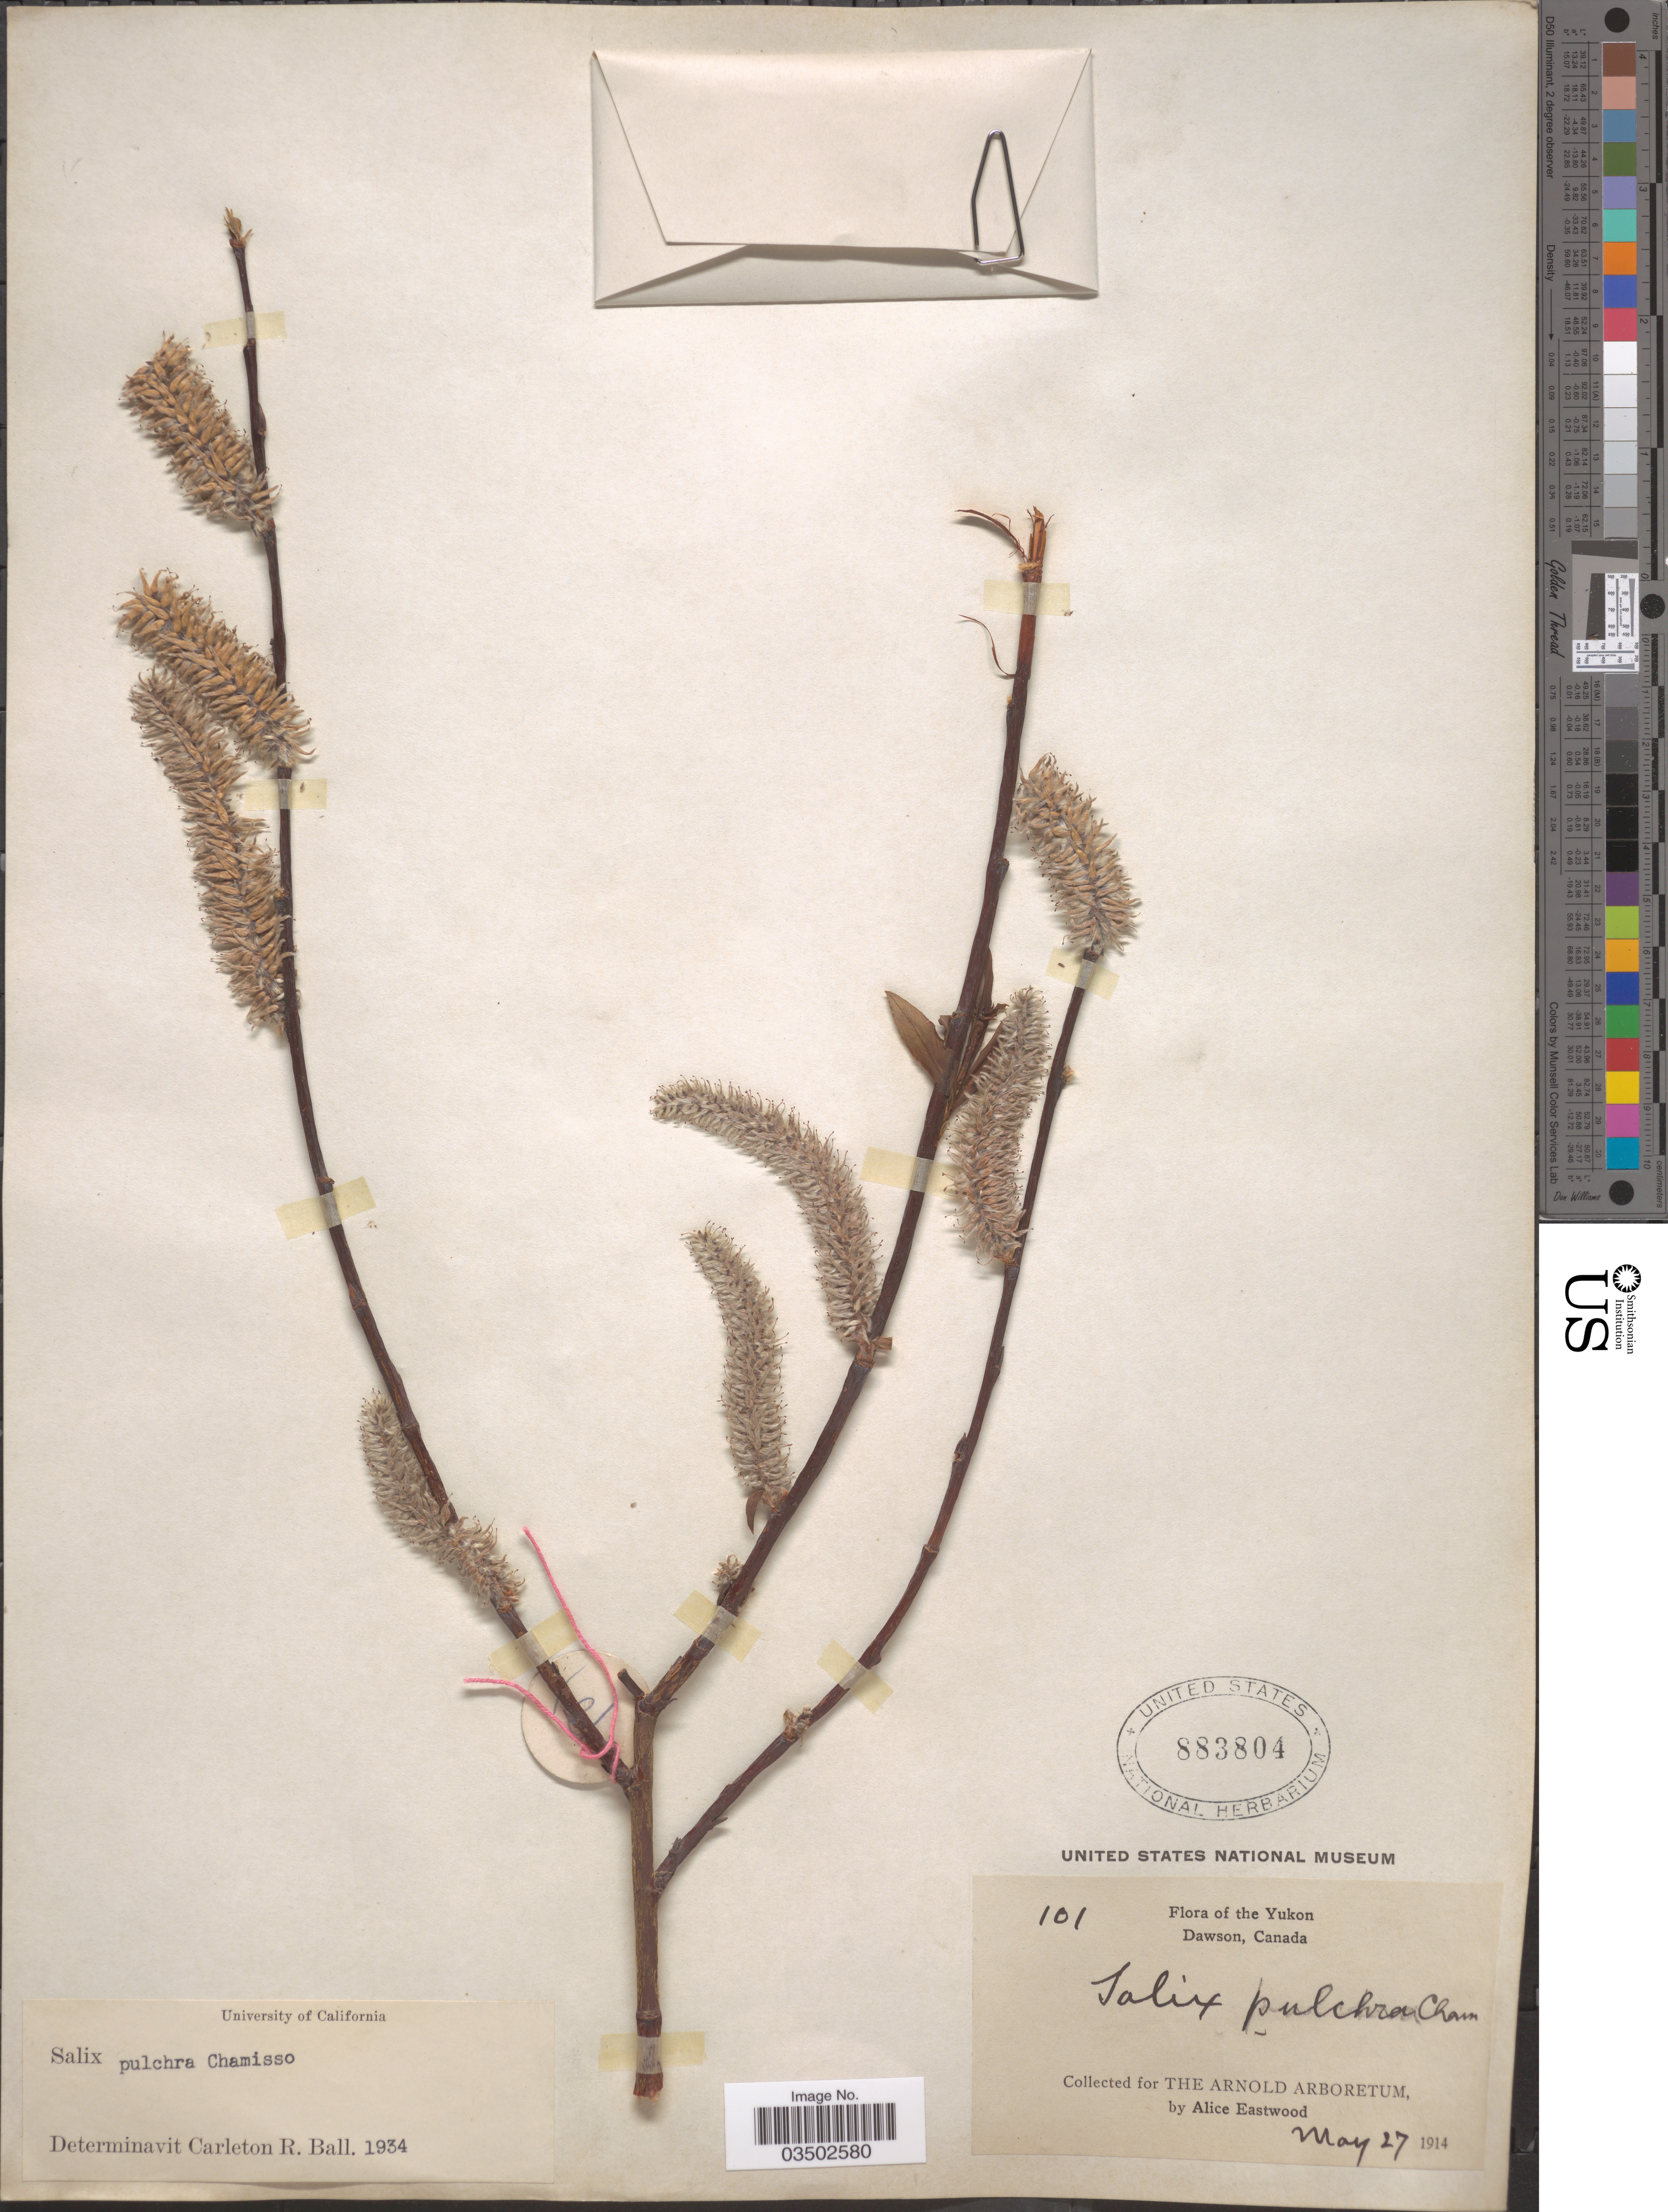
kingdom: Plantae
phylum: Tracheophyta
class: Magnoliopsida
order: Malpighiales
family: Salicaceae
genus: Salix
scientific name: Salix pulchra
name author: Cham.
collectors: A. Eastwood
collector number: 101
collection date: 1914-05-27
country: Canada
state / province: Yukon Territory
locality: Yukon. Dawson.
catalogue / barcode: US 883804